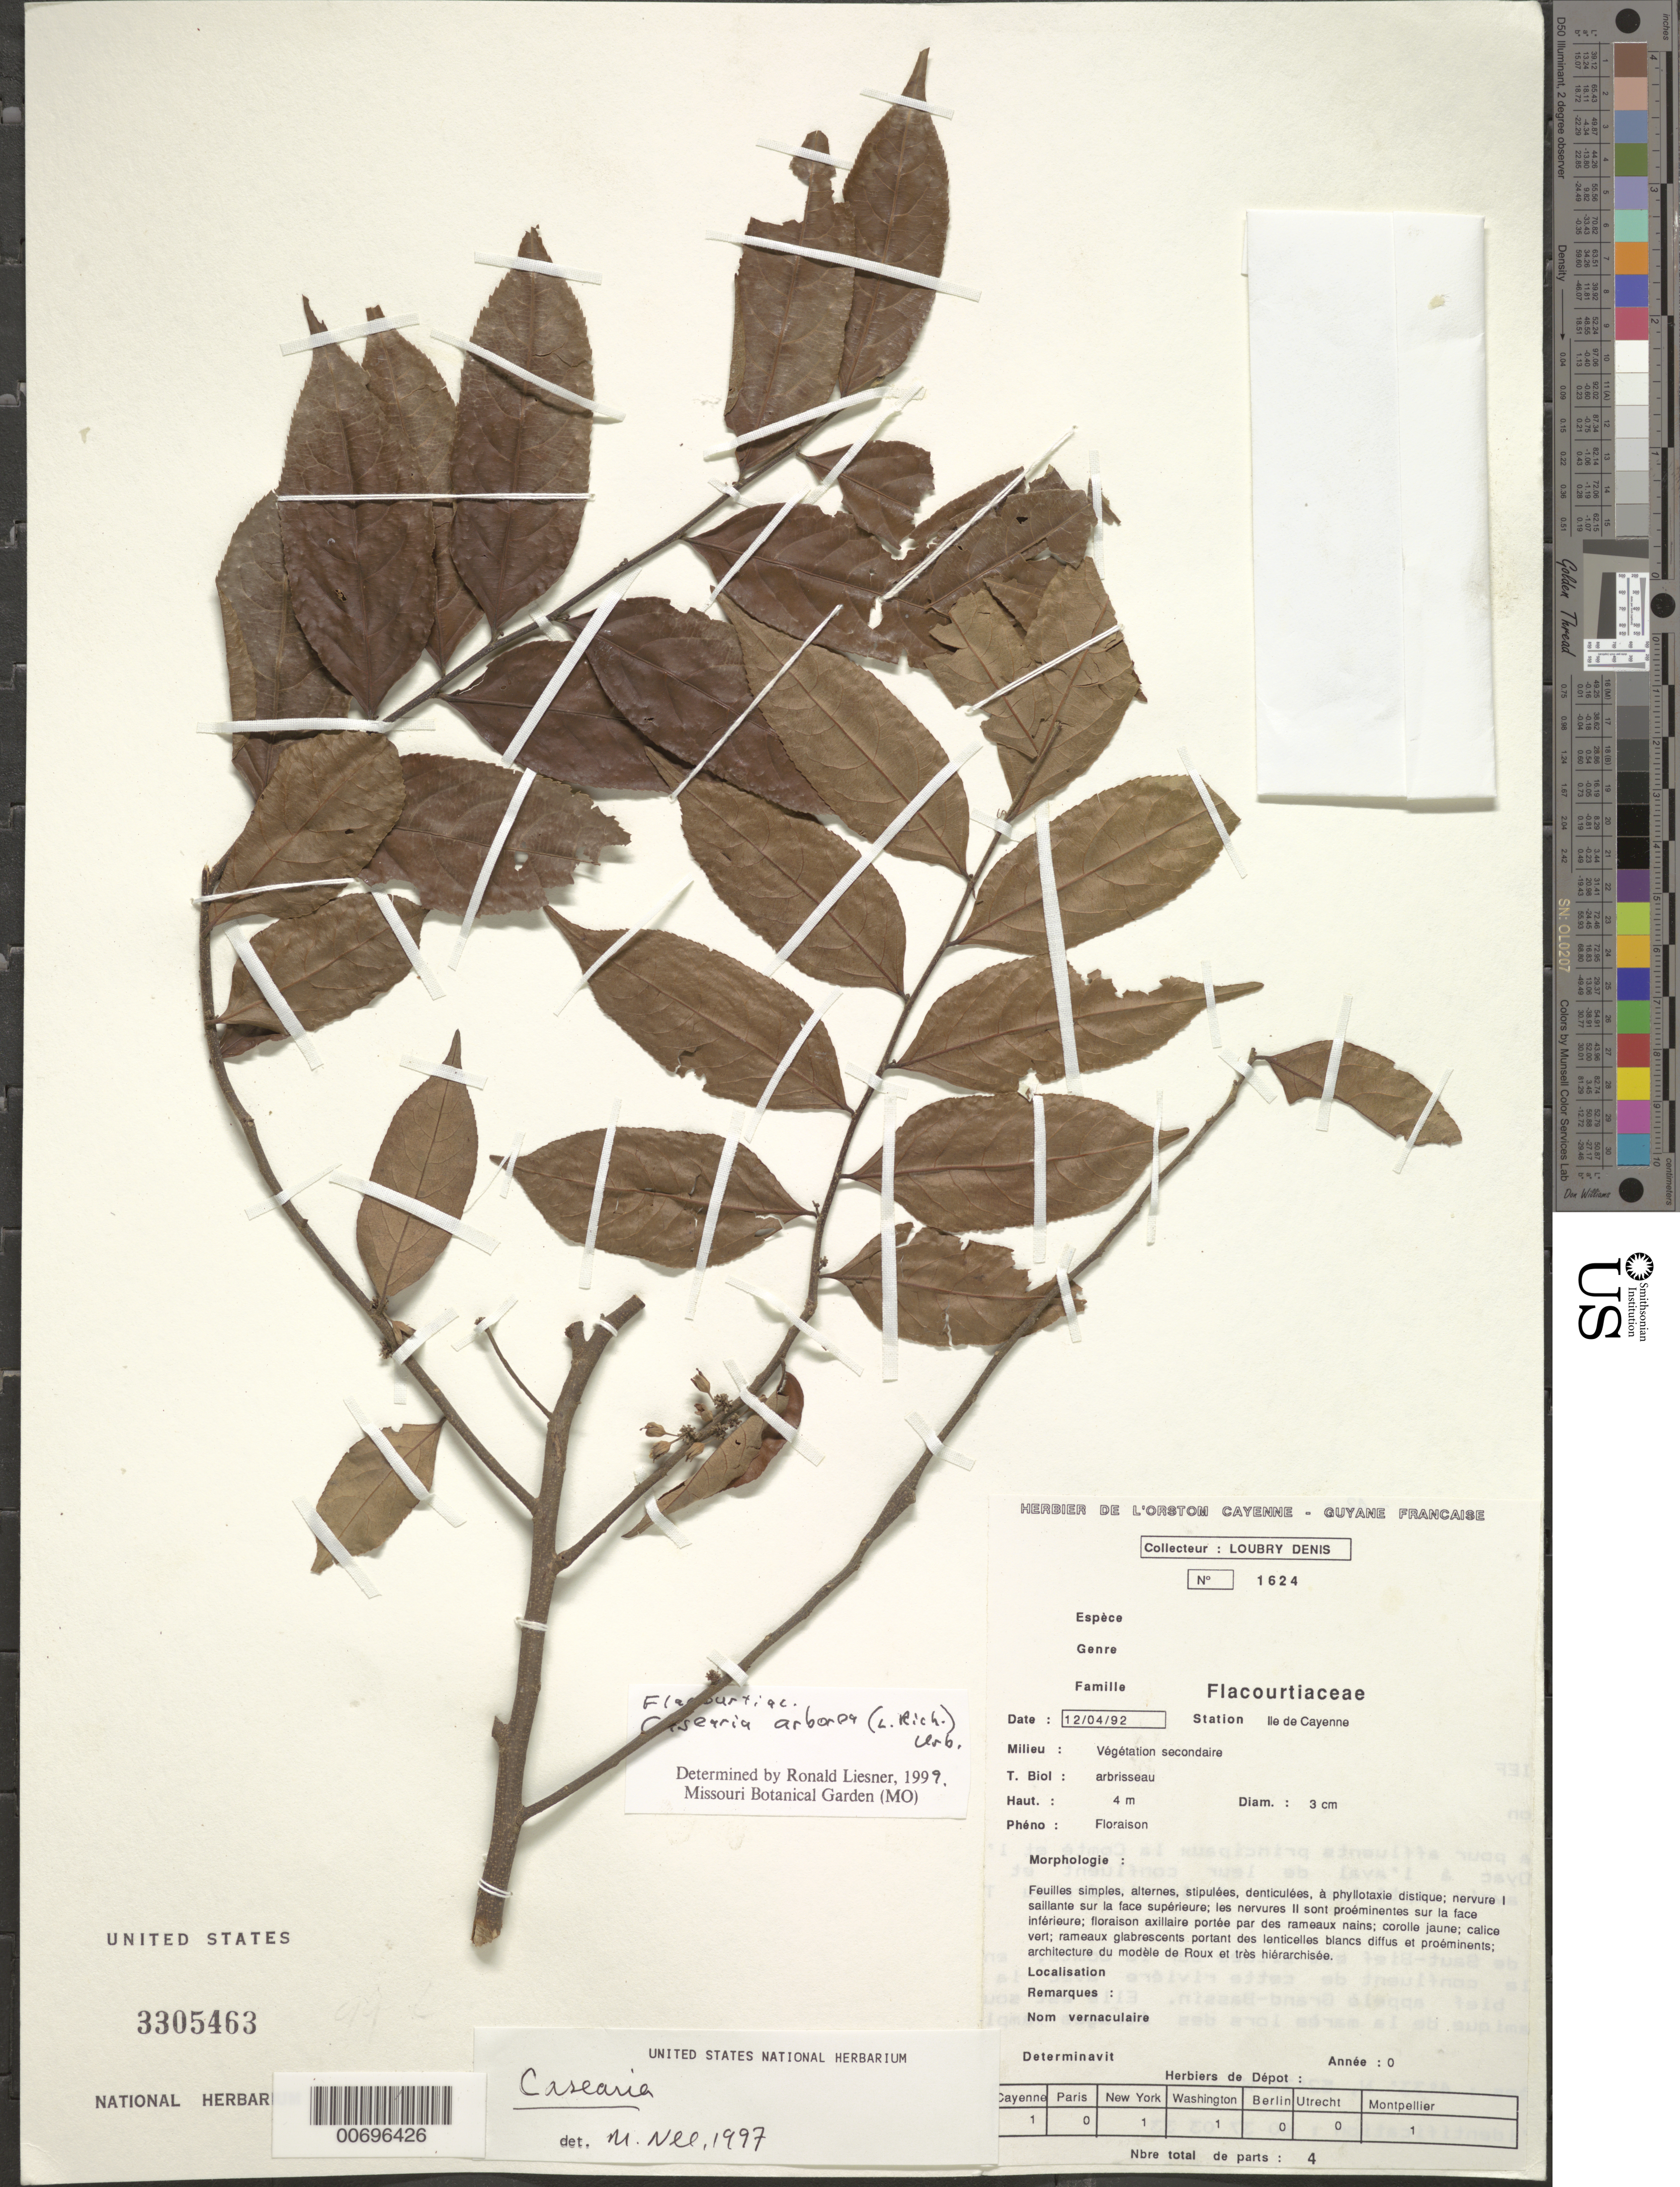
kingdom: Plantae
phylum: Tracheophyta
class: Magnoliopsida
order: Malpighiales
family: Salicaceae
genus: Casearia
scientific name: Casearia arborea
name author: (Rich.) Urb.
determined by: Liesner, R. L.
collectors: D. Loubry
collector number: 1624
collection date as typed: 12-Apr-92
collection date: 1992-04-12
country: French Guiana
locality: Ile de Cayenne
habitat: Secondary vegetation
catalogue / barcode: US 3305463